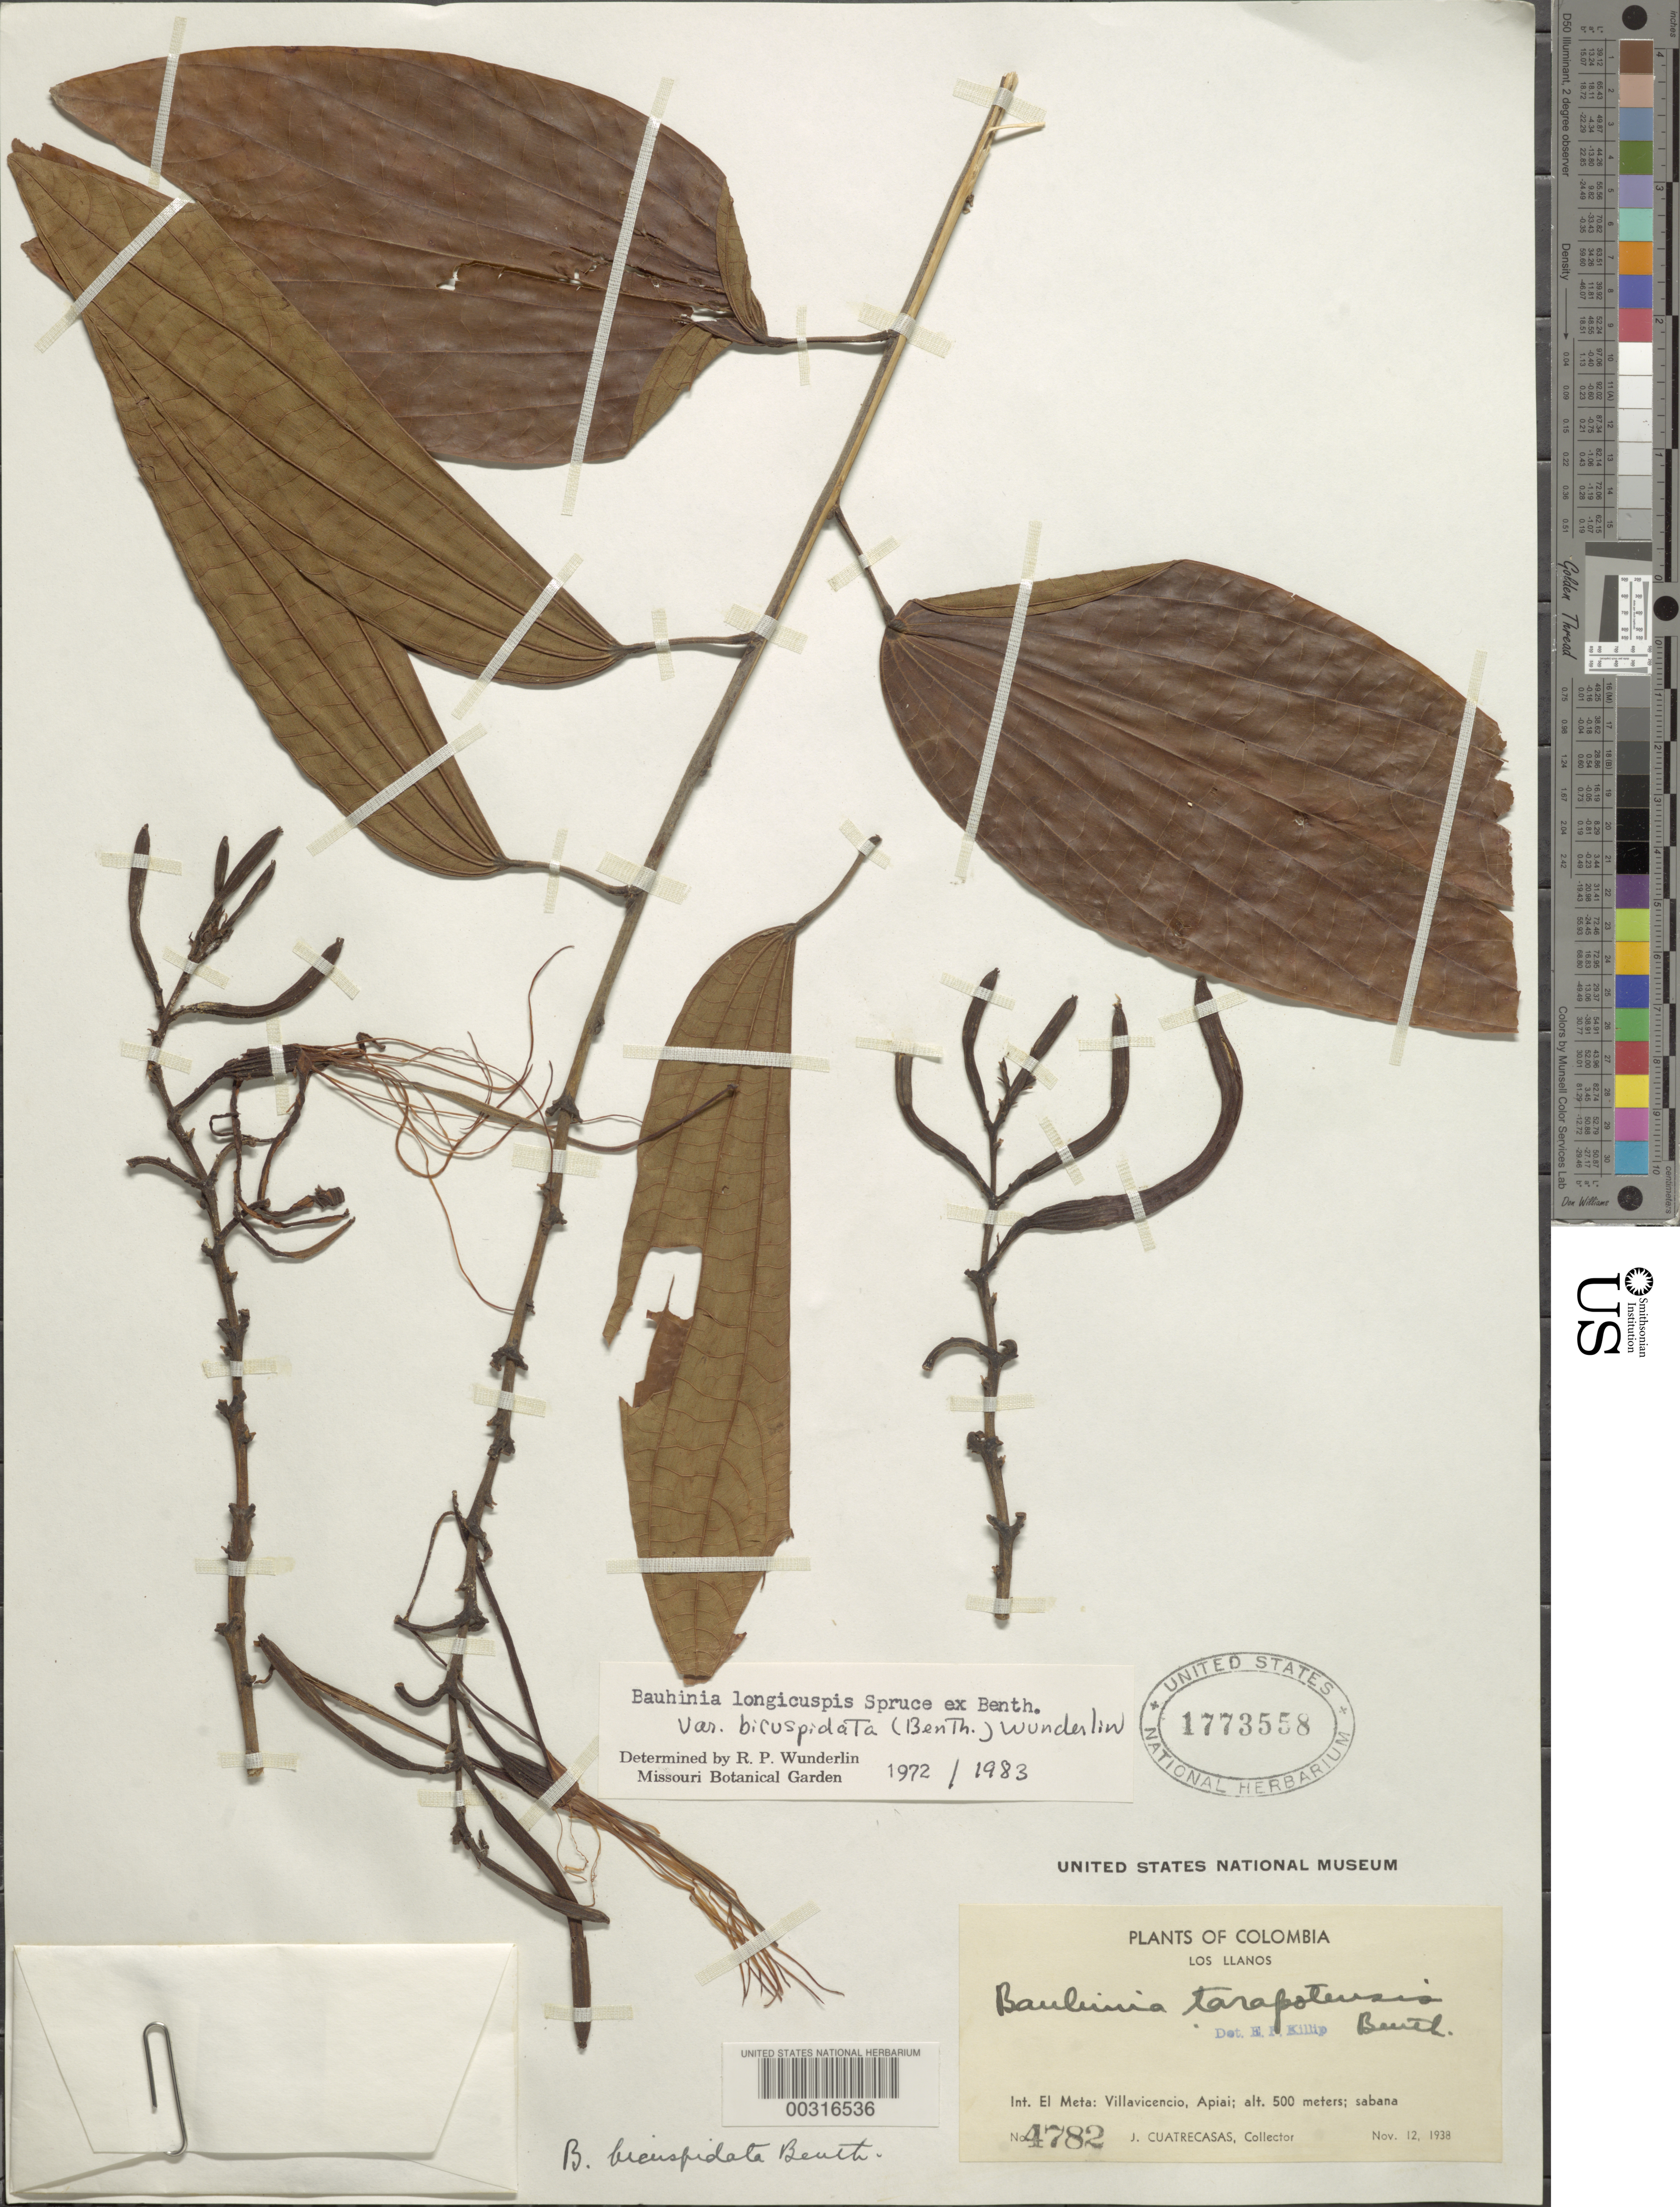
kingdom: Plantae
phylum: Tracheophyta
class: Magnoliopsida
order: Fabales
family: Fabaceae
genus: Bauhinia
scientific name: Bauhinia longicuspis var. bicuspidata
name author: (Benth.) Wunderlin ex G.P. Lewis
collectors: J. Cuatrecasas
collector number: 4782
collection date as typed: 12 Nov 1938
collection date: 1938-11-12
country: Colombia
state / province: Meta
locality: Villa Vicencia, Apiai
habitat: Savanna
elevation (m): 500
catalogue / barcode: US 1773558